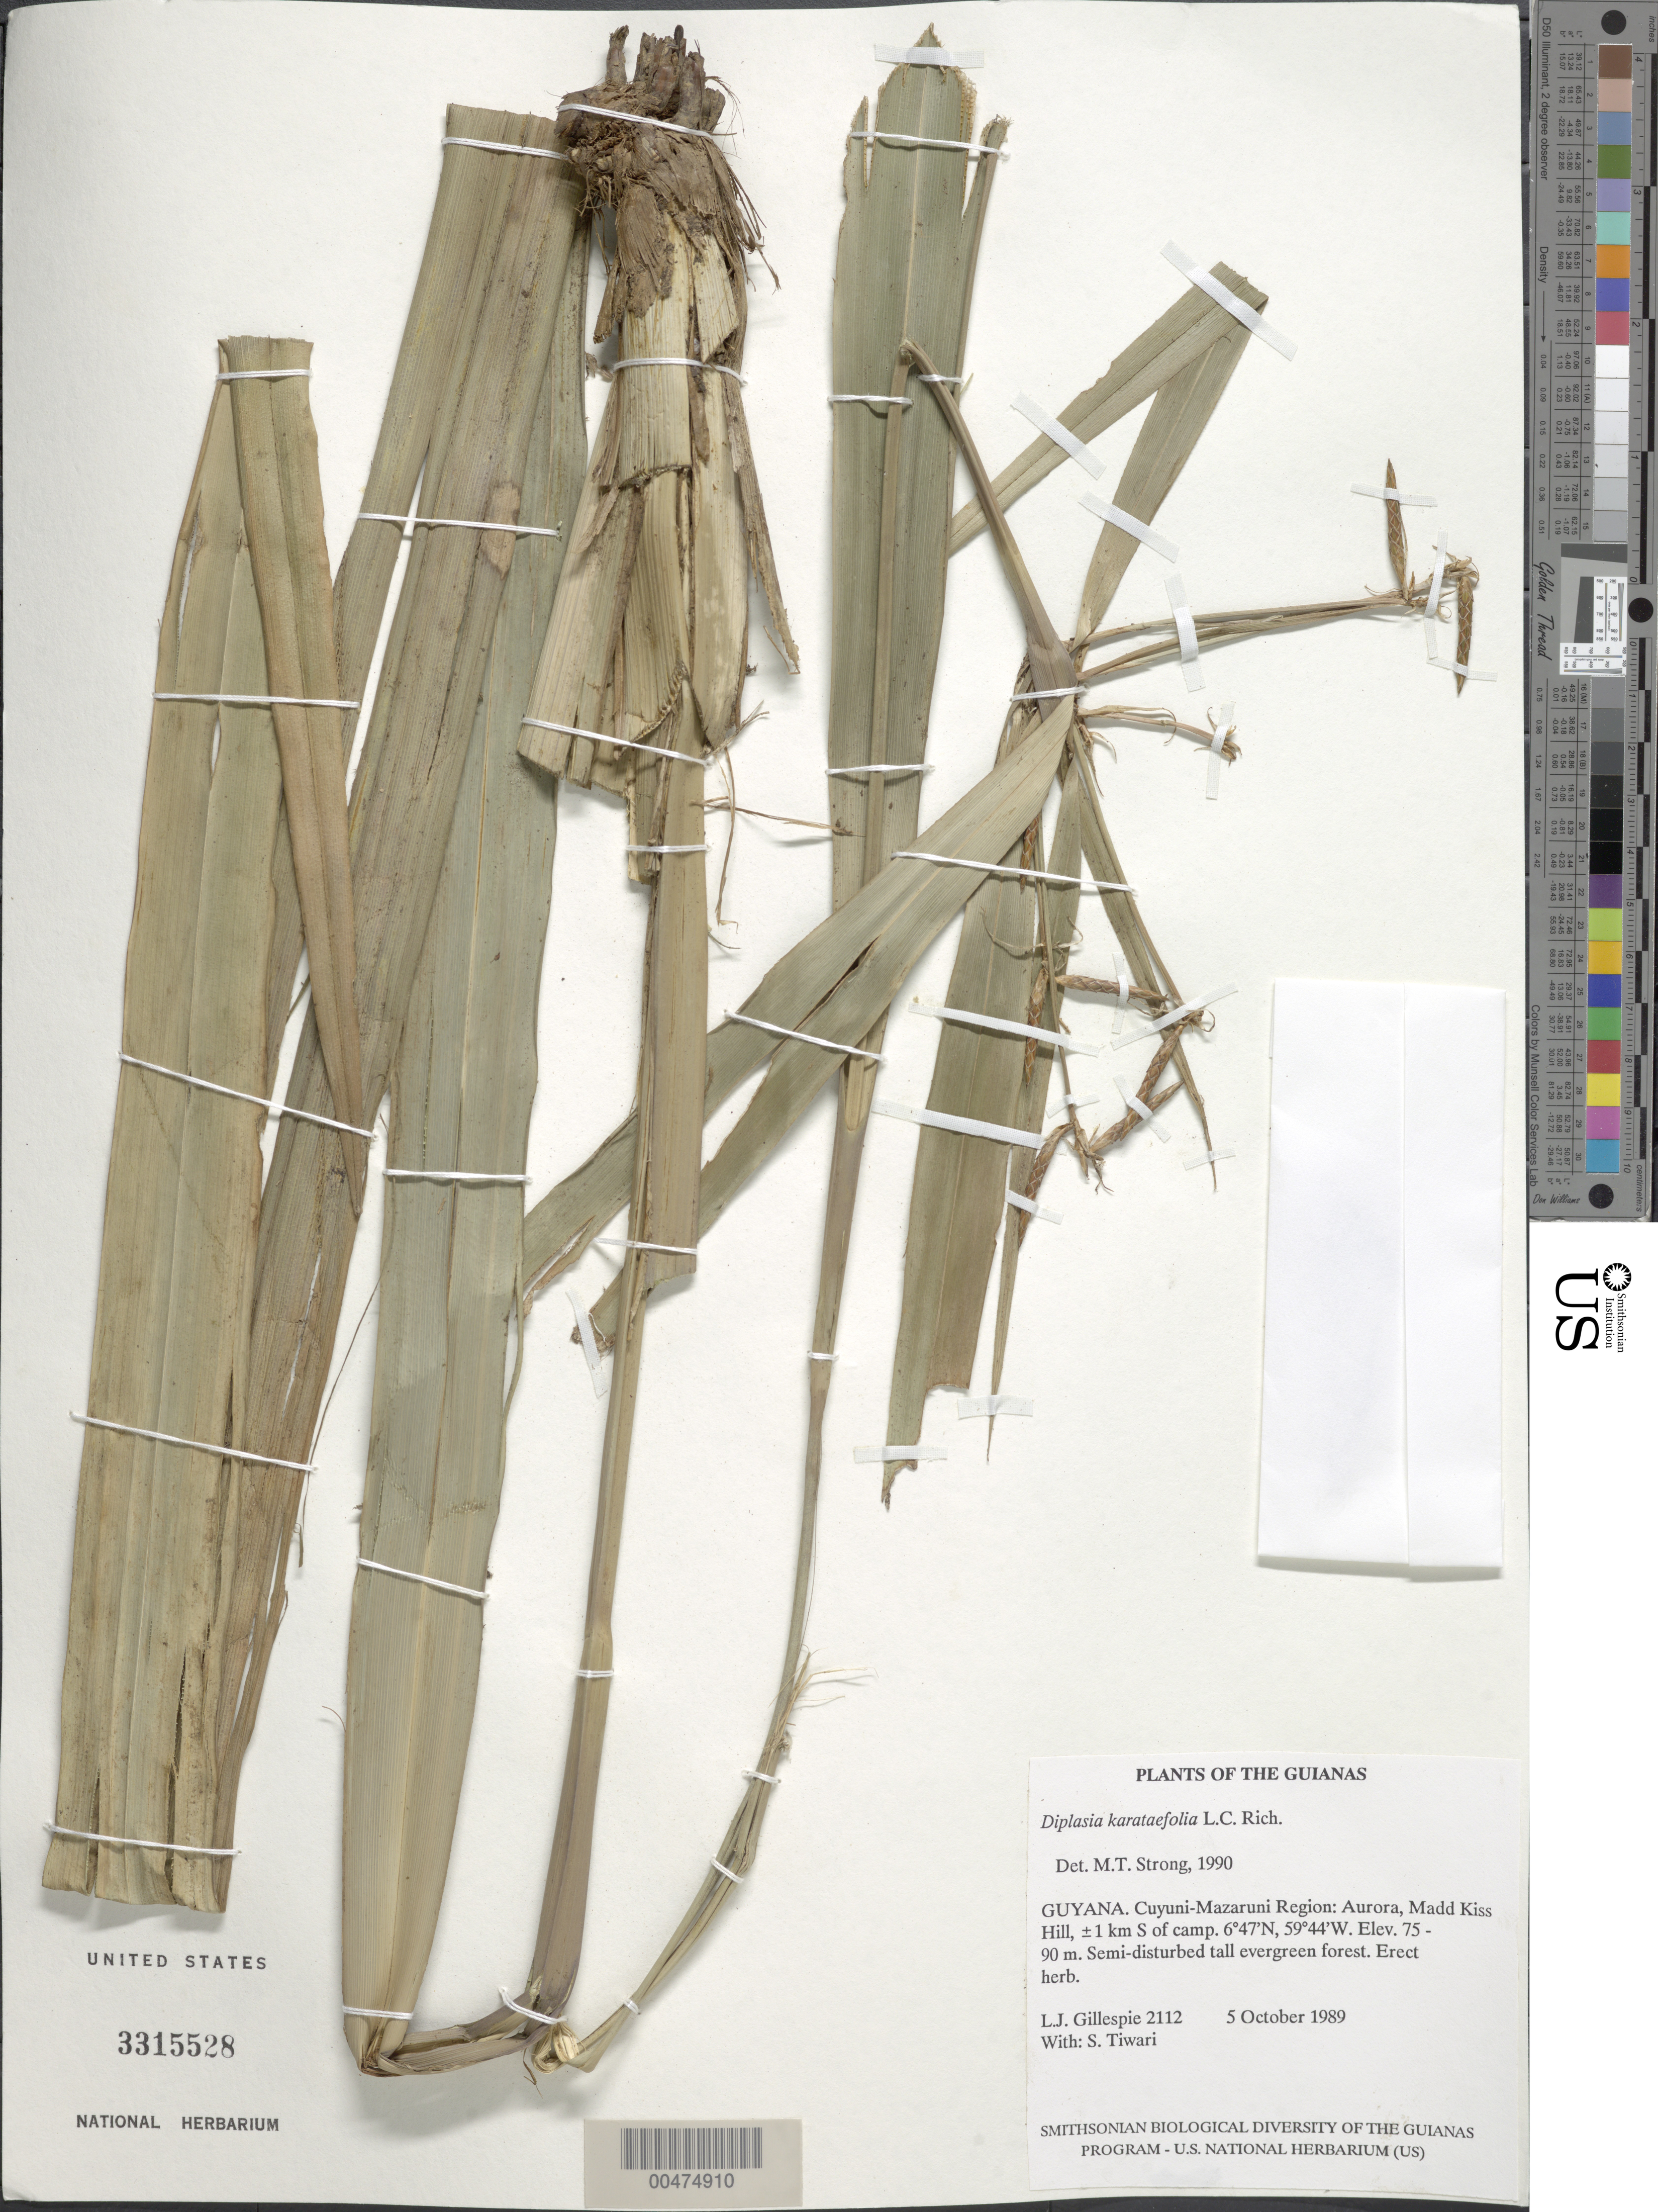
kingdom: Plantae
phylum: Tracheophyta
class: Liliopsida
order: Poales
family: Cyperaceae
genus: Diplasia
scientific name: Diplasia karatifolia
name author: Rich.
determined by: Strong, M. T., (US), Smithsonian Institution - National Museum of Natural History (UNITED STATES)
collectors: L. J. Gillespie & S. Tiwari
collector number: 2112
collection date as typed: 5 October 1989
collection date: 1989-10-05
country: Guyana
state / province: Cuyuni-Mazaruni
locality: Aurora, Madd Kiss Hill, ±1 km S of camp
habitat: Semi-disturbed tall evergreen forest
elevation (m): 75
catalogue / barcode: US 3315528